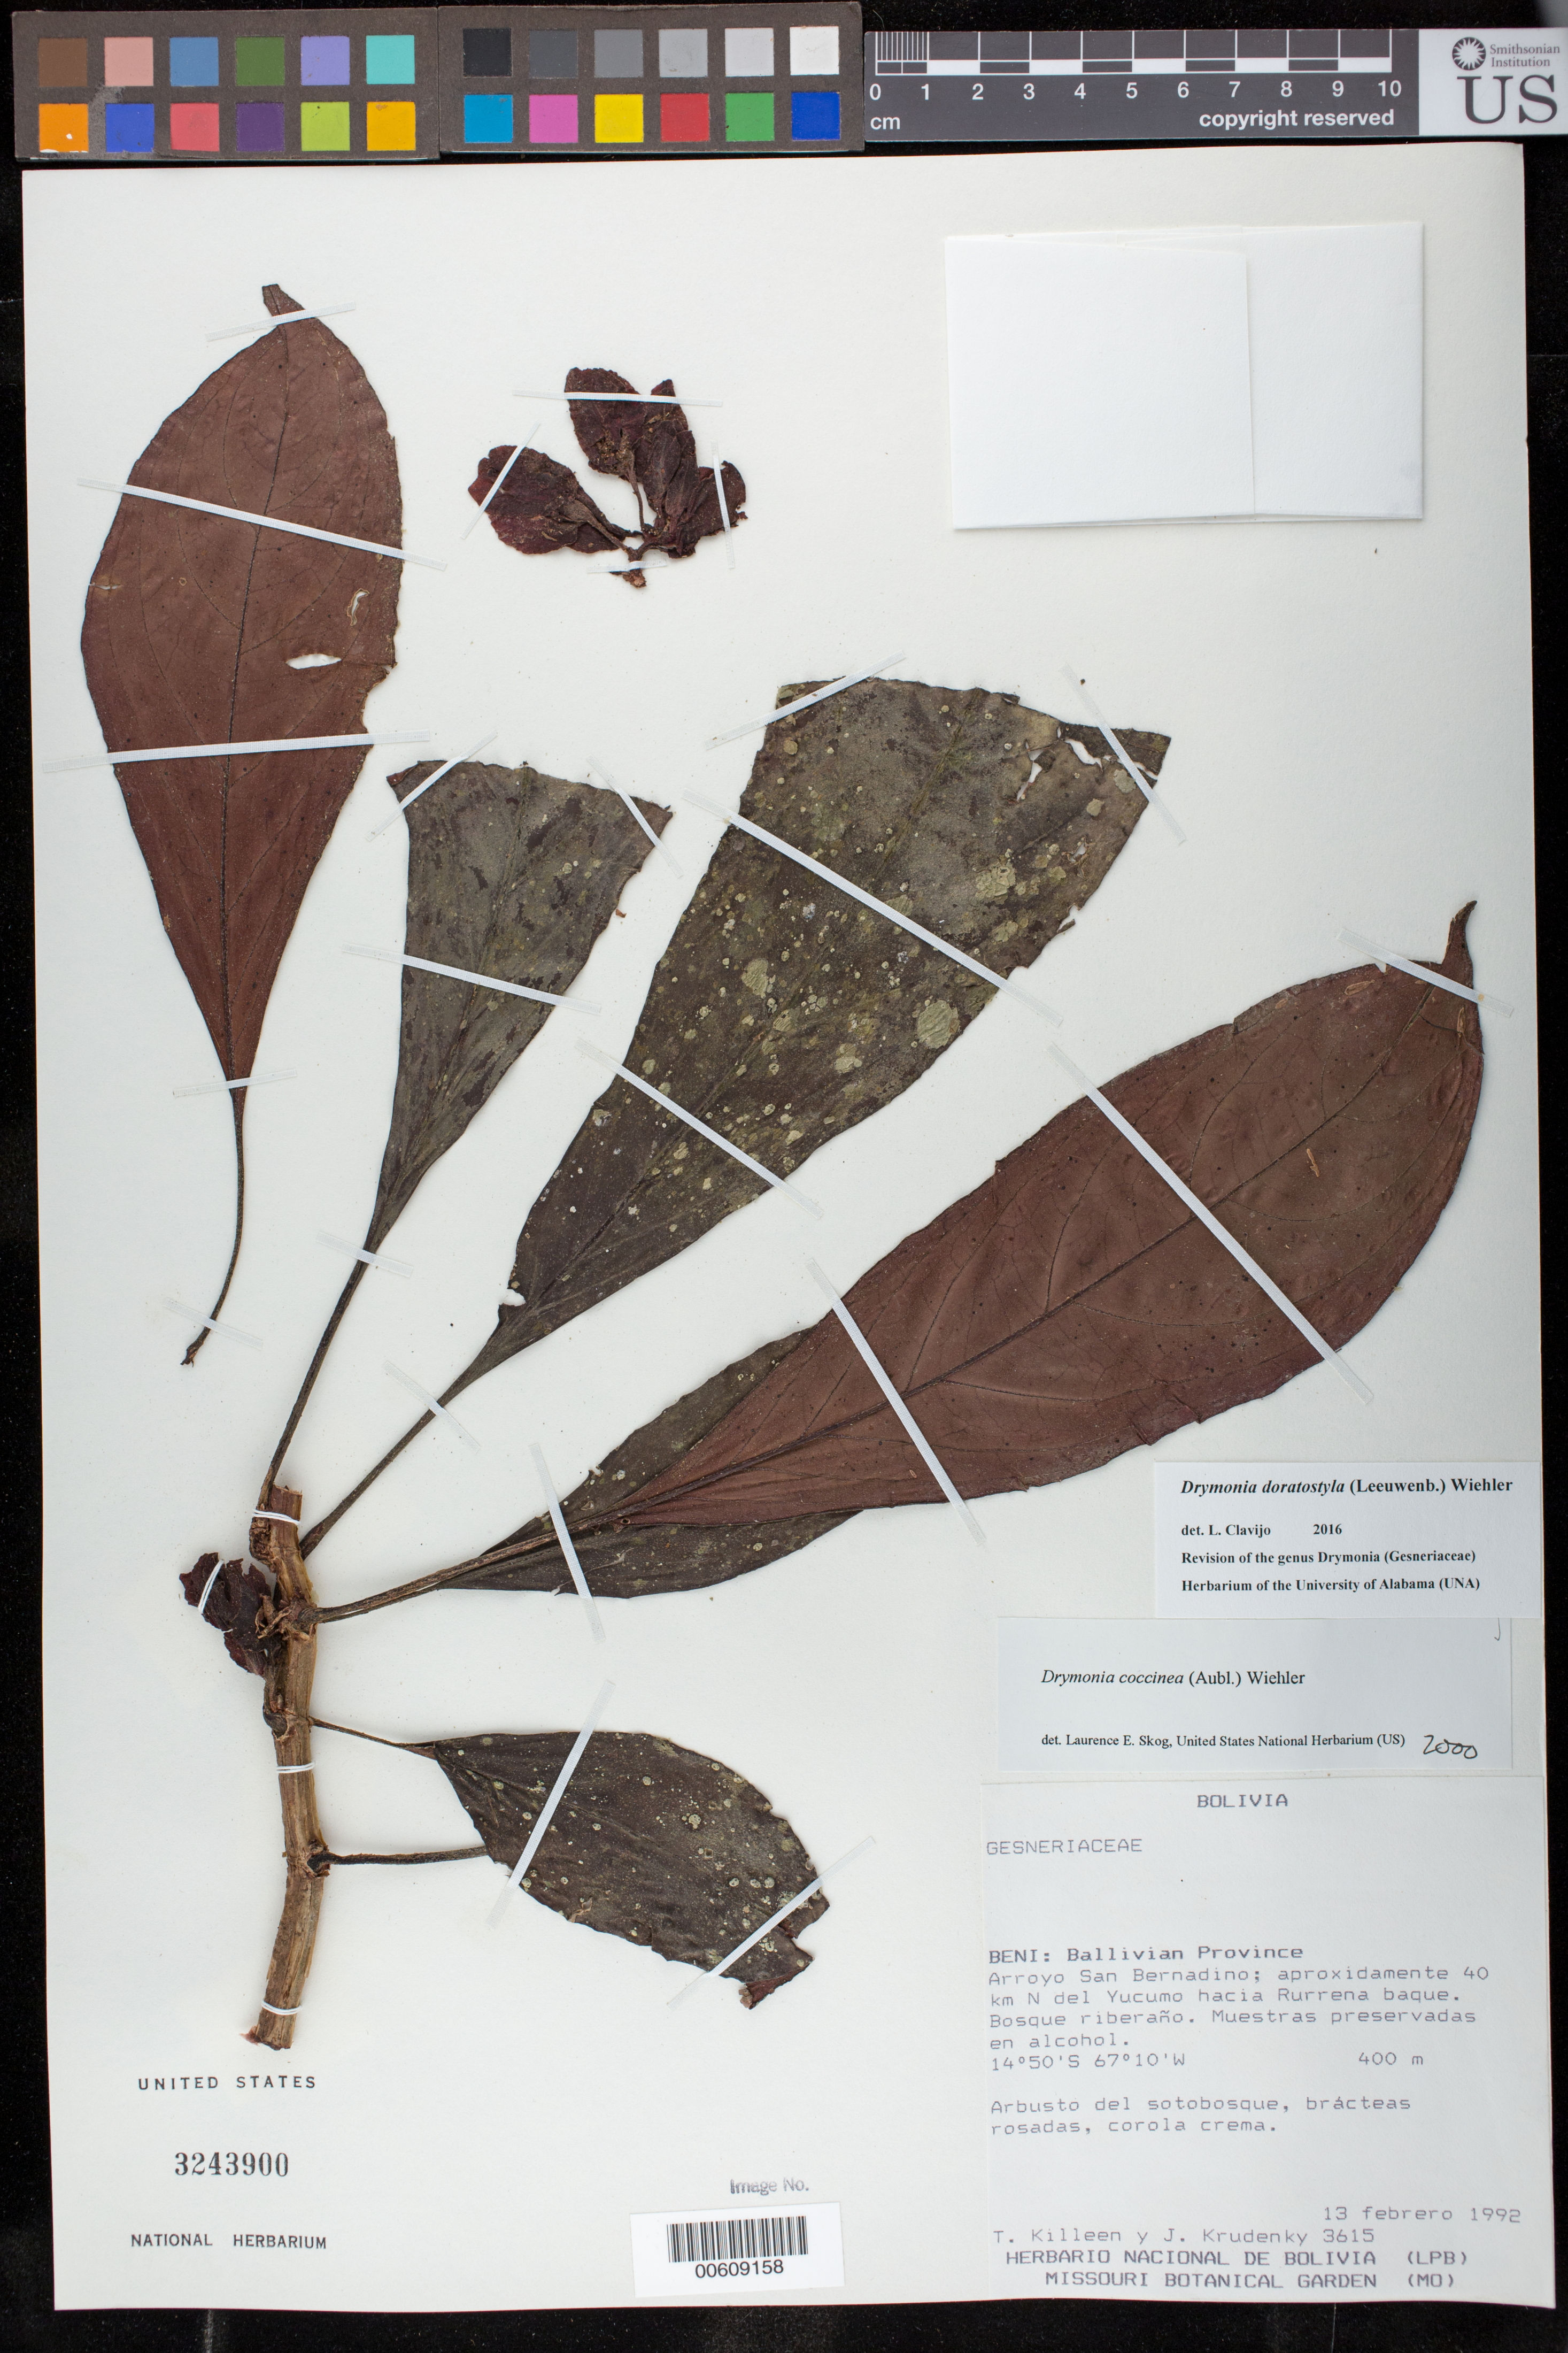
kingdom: Plantae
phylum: Tracheophyta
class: Magnoliopsida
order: Lamiales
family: Gesneriaceae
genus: Drymonia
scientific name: Drymonia doratostyla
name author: (Leeuwenb.) Wiehler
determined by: Clavijo, L.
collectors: T. Killeen & J. Krudenky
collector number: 3615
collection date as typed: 13 Feb 1992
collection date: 1992-02-13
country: Bolivia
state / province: Beni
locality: Prov. Ballivian; Arroyo San Bernadino, aproxidamente 40 km N del Yucumo hacia Rurrenabaque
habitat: Bosque riberaño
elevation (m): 400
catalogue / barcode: US 3243900